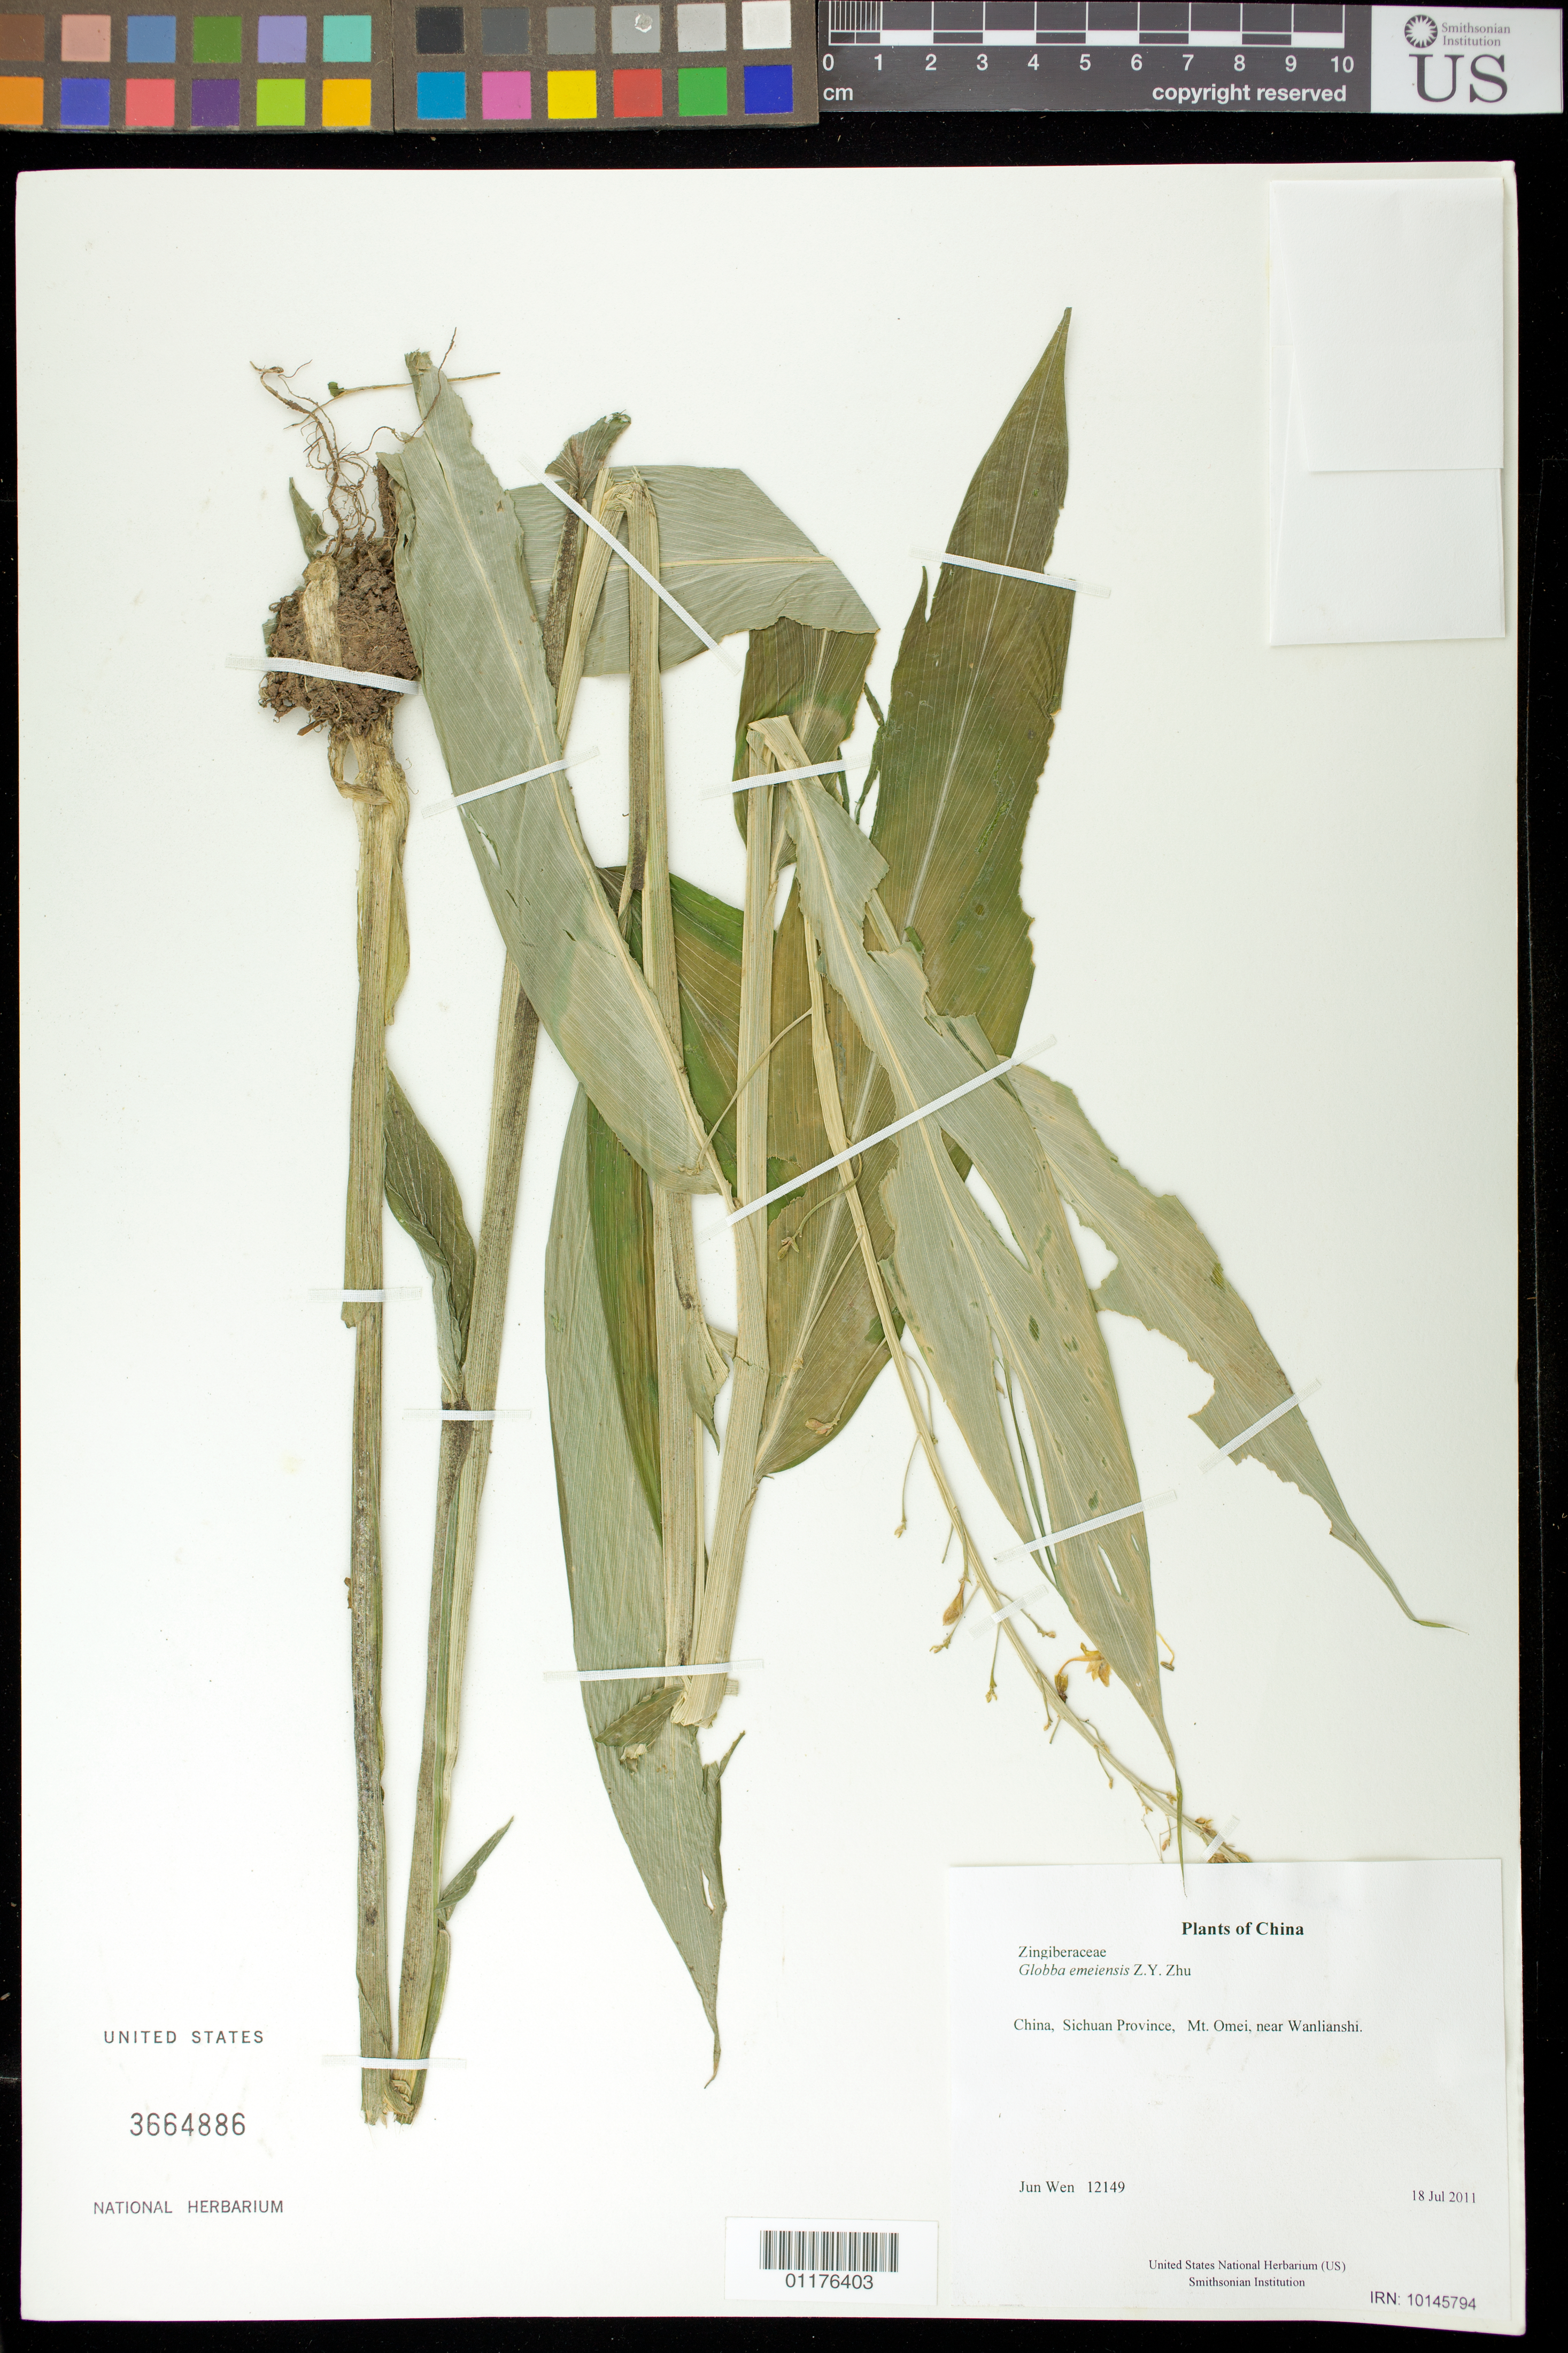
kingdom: Plantae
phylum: Tracheophyta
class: Liliopsida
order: Zingiberales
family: Zingiberaceae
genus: Globba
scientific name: Globba emeiensis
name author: Z.Y. Zhu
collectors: J. Wen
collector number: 12149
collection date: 2011-07-18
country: China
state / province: Sichuan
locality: Mt. Omei, near Wanlianshi.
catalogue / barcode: US 3664886